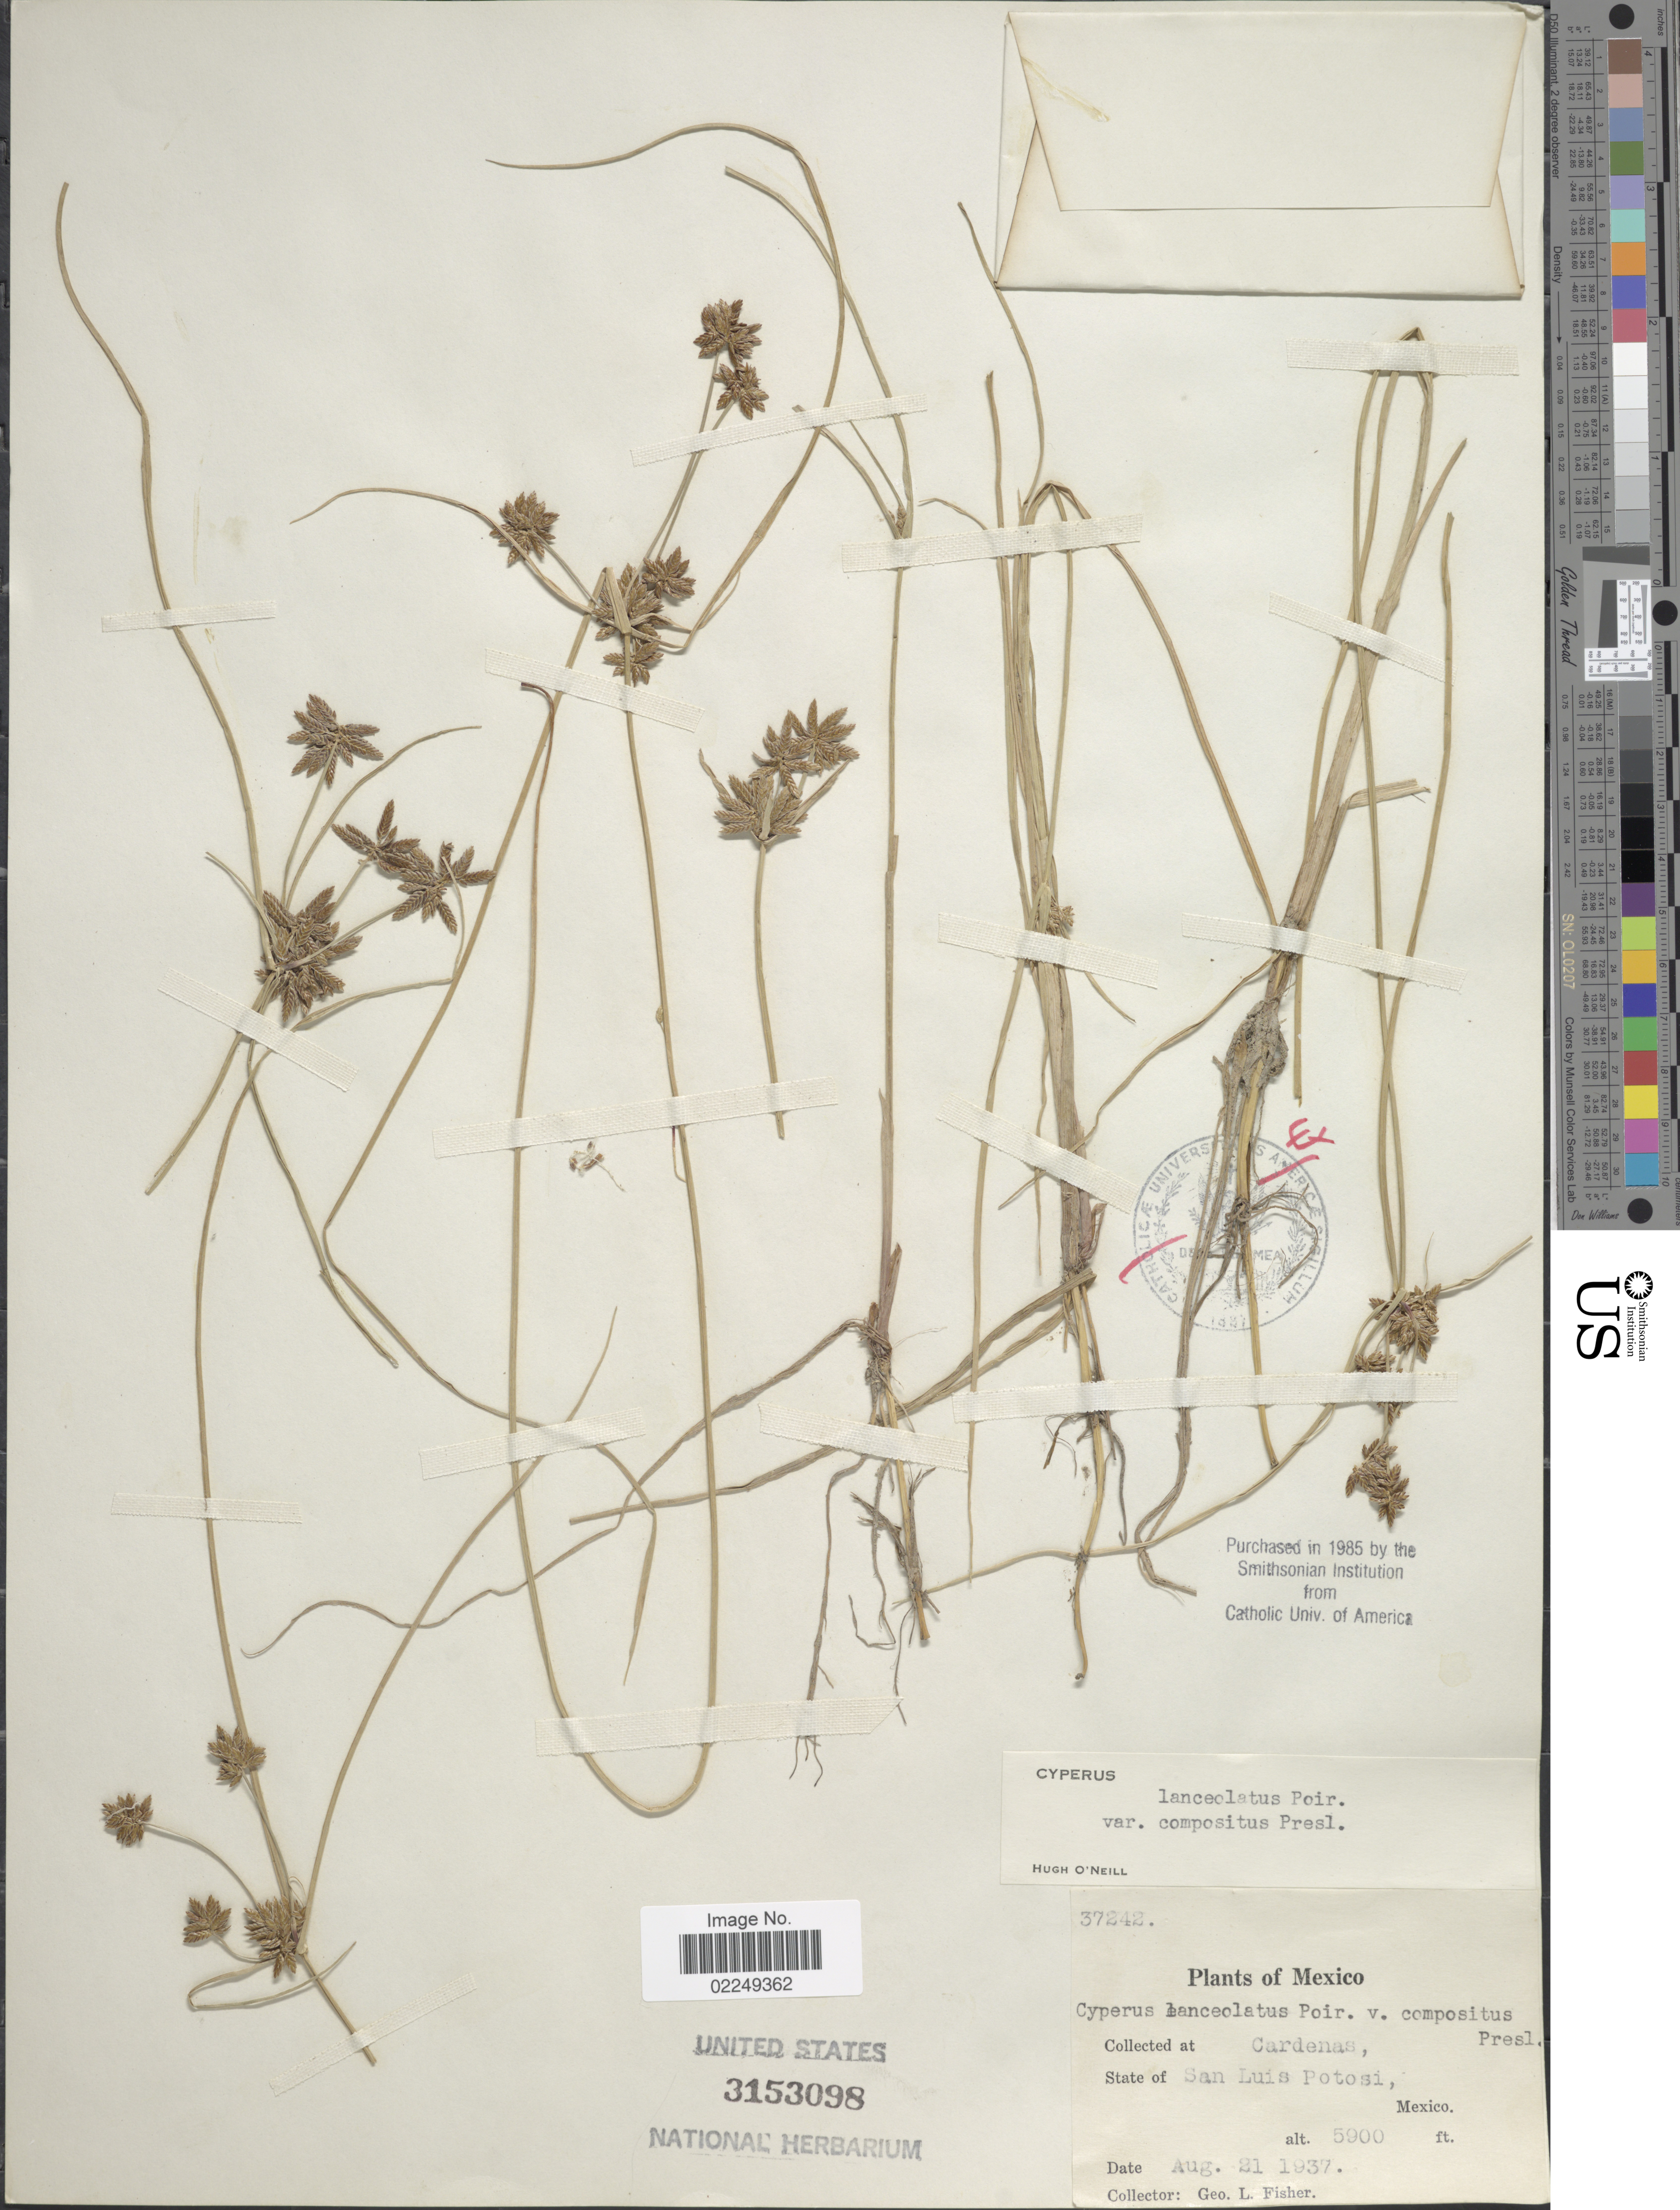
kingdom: Plantae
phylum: Tracheophyta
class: Liliopsida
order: Poales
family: Cyperaceae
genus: Cyperus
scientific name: Cyperus lanceolatus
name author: Poir.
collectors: G. L. Fisher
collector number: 37242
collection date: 1937-08-21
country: Mexico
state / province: San Luis Potosí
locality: Cardenas, State of San Luis Potosi, Mexico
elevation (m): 1798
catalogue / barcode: US 3153098